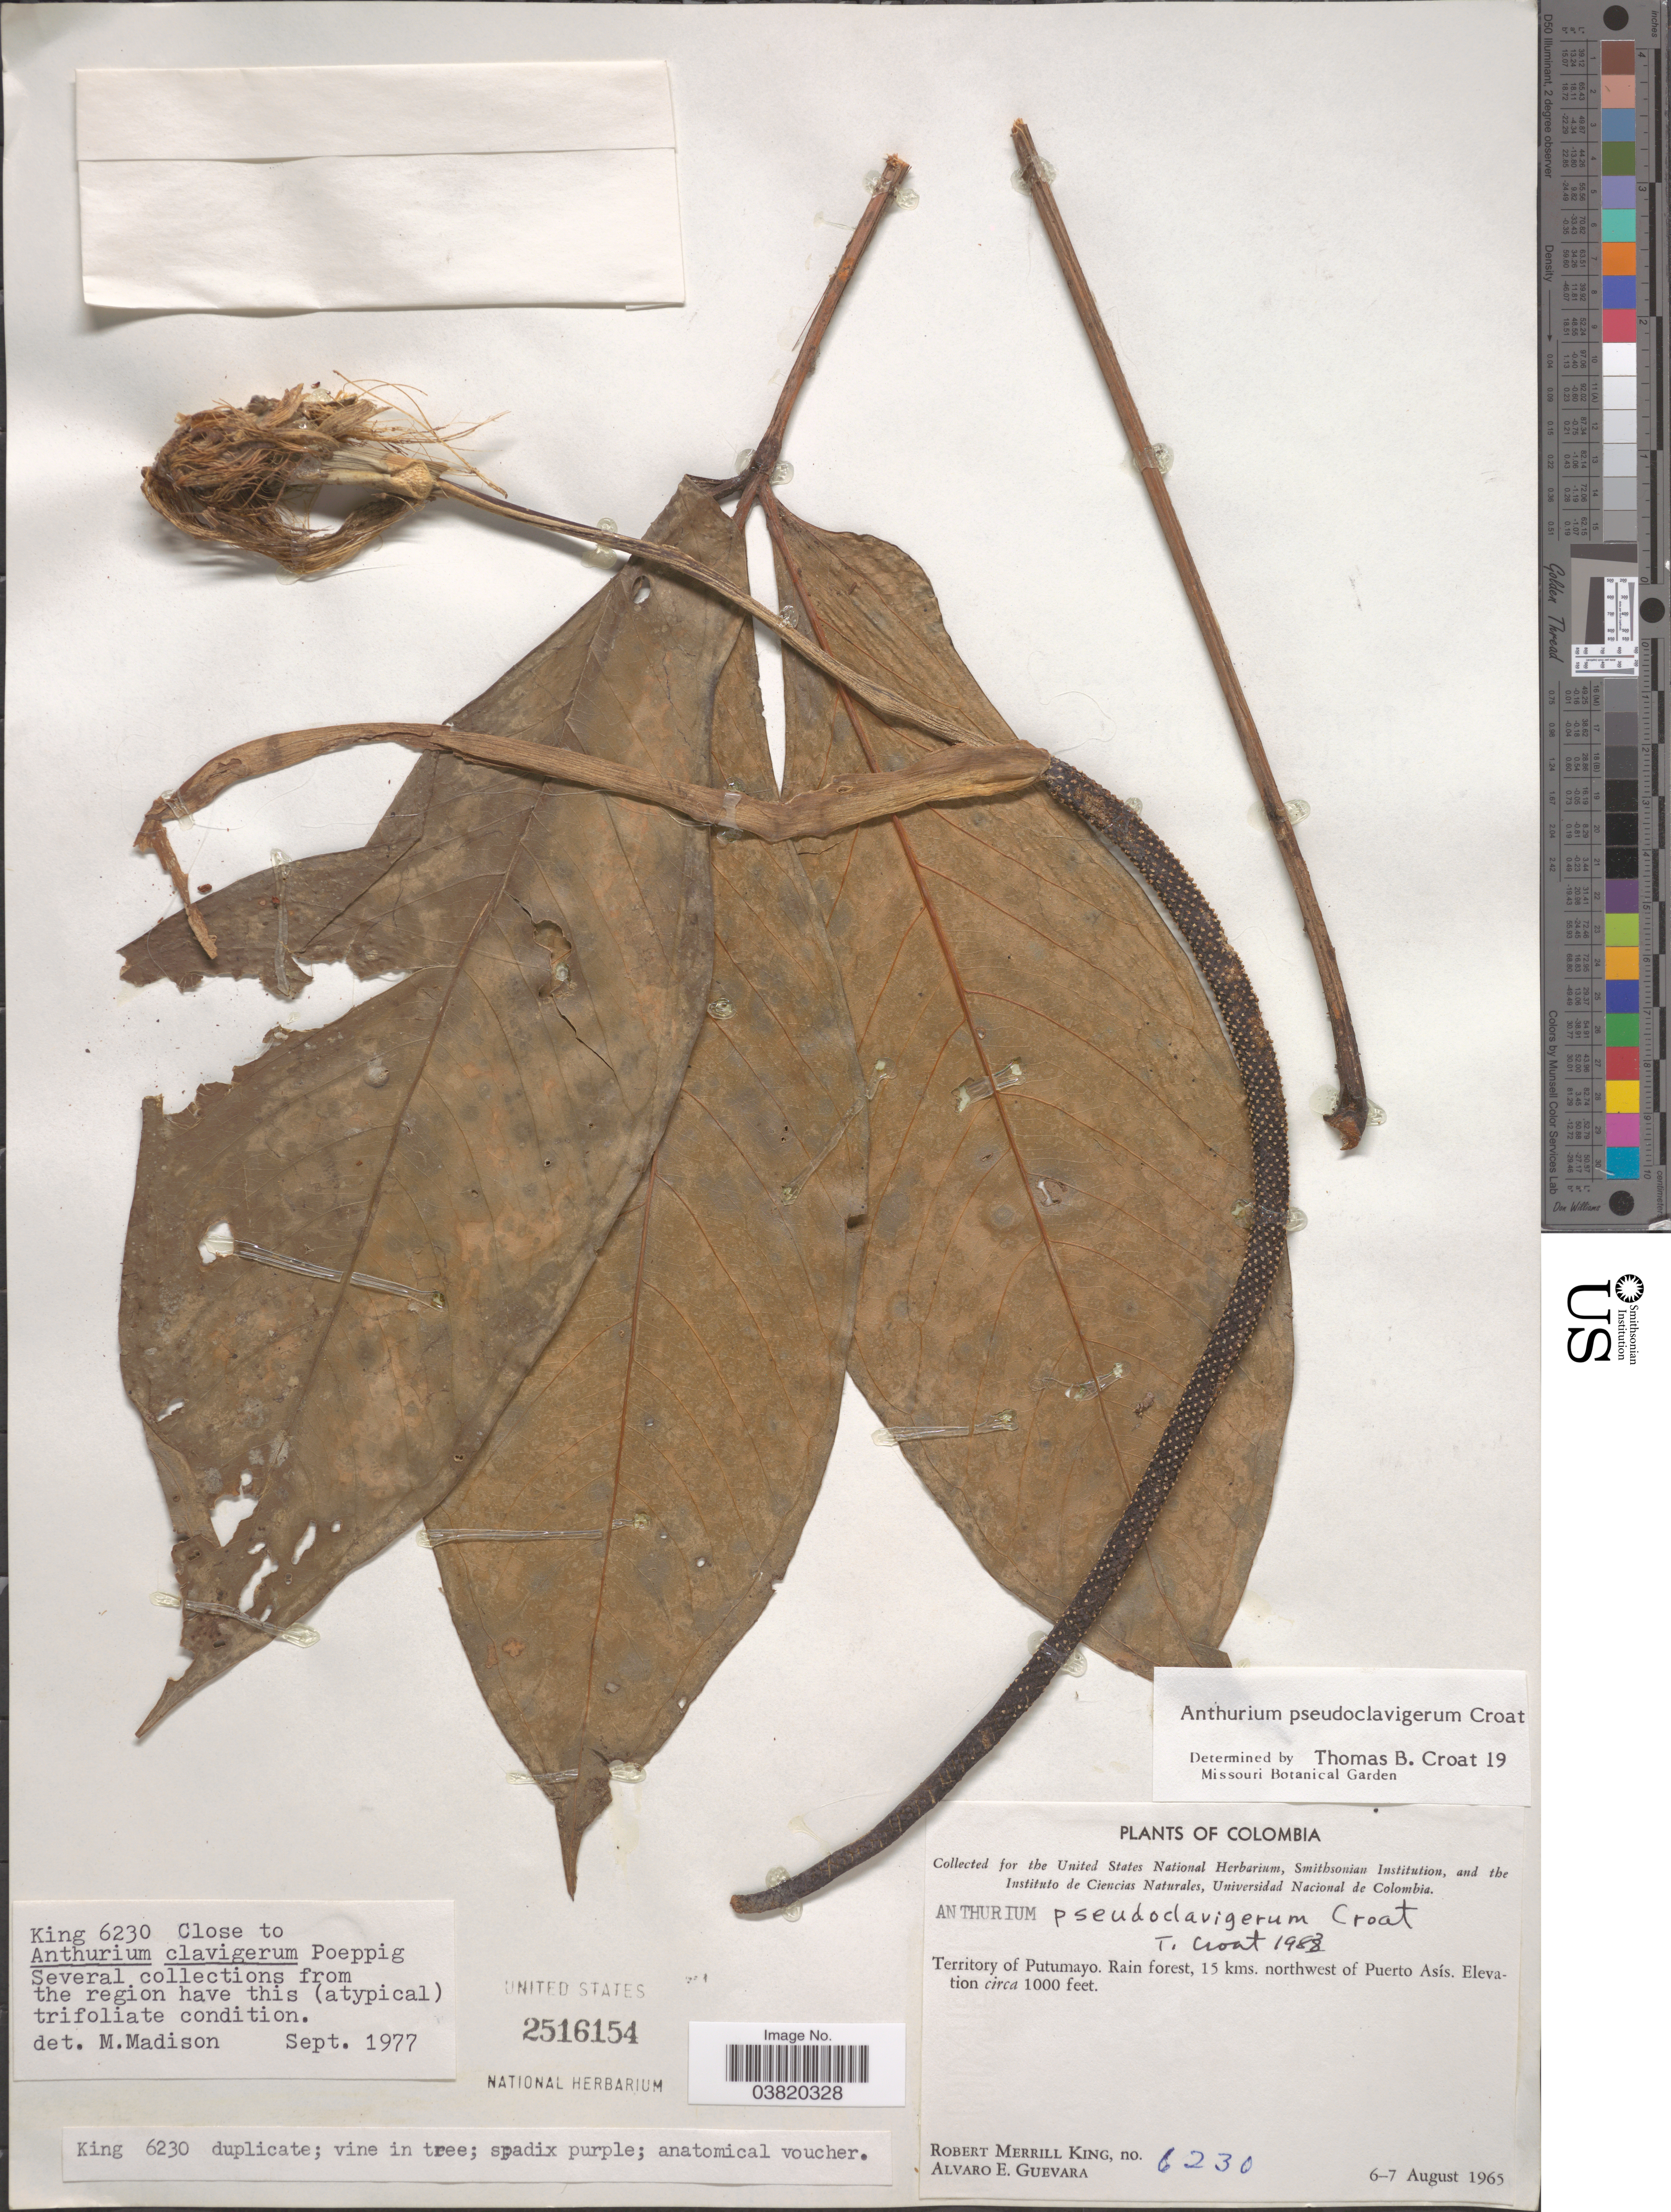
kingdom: Plantae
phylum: Tracheophyta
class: Liliopsida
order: Alismatales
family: Araceae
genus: Anthurium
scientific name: Anthurium pseudoclavigerum Croat, ined.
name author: Croat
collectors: R. M. King & A. E. Guevara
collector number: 6230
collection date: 1965-08-06/1965-08-07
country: Colombia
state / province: Putumayo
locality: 15 kms. northwest of Puerto Asís.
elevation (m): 305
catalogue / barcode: US 2516154